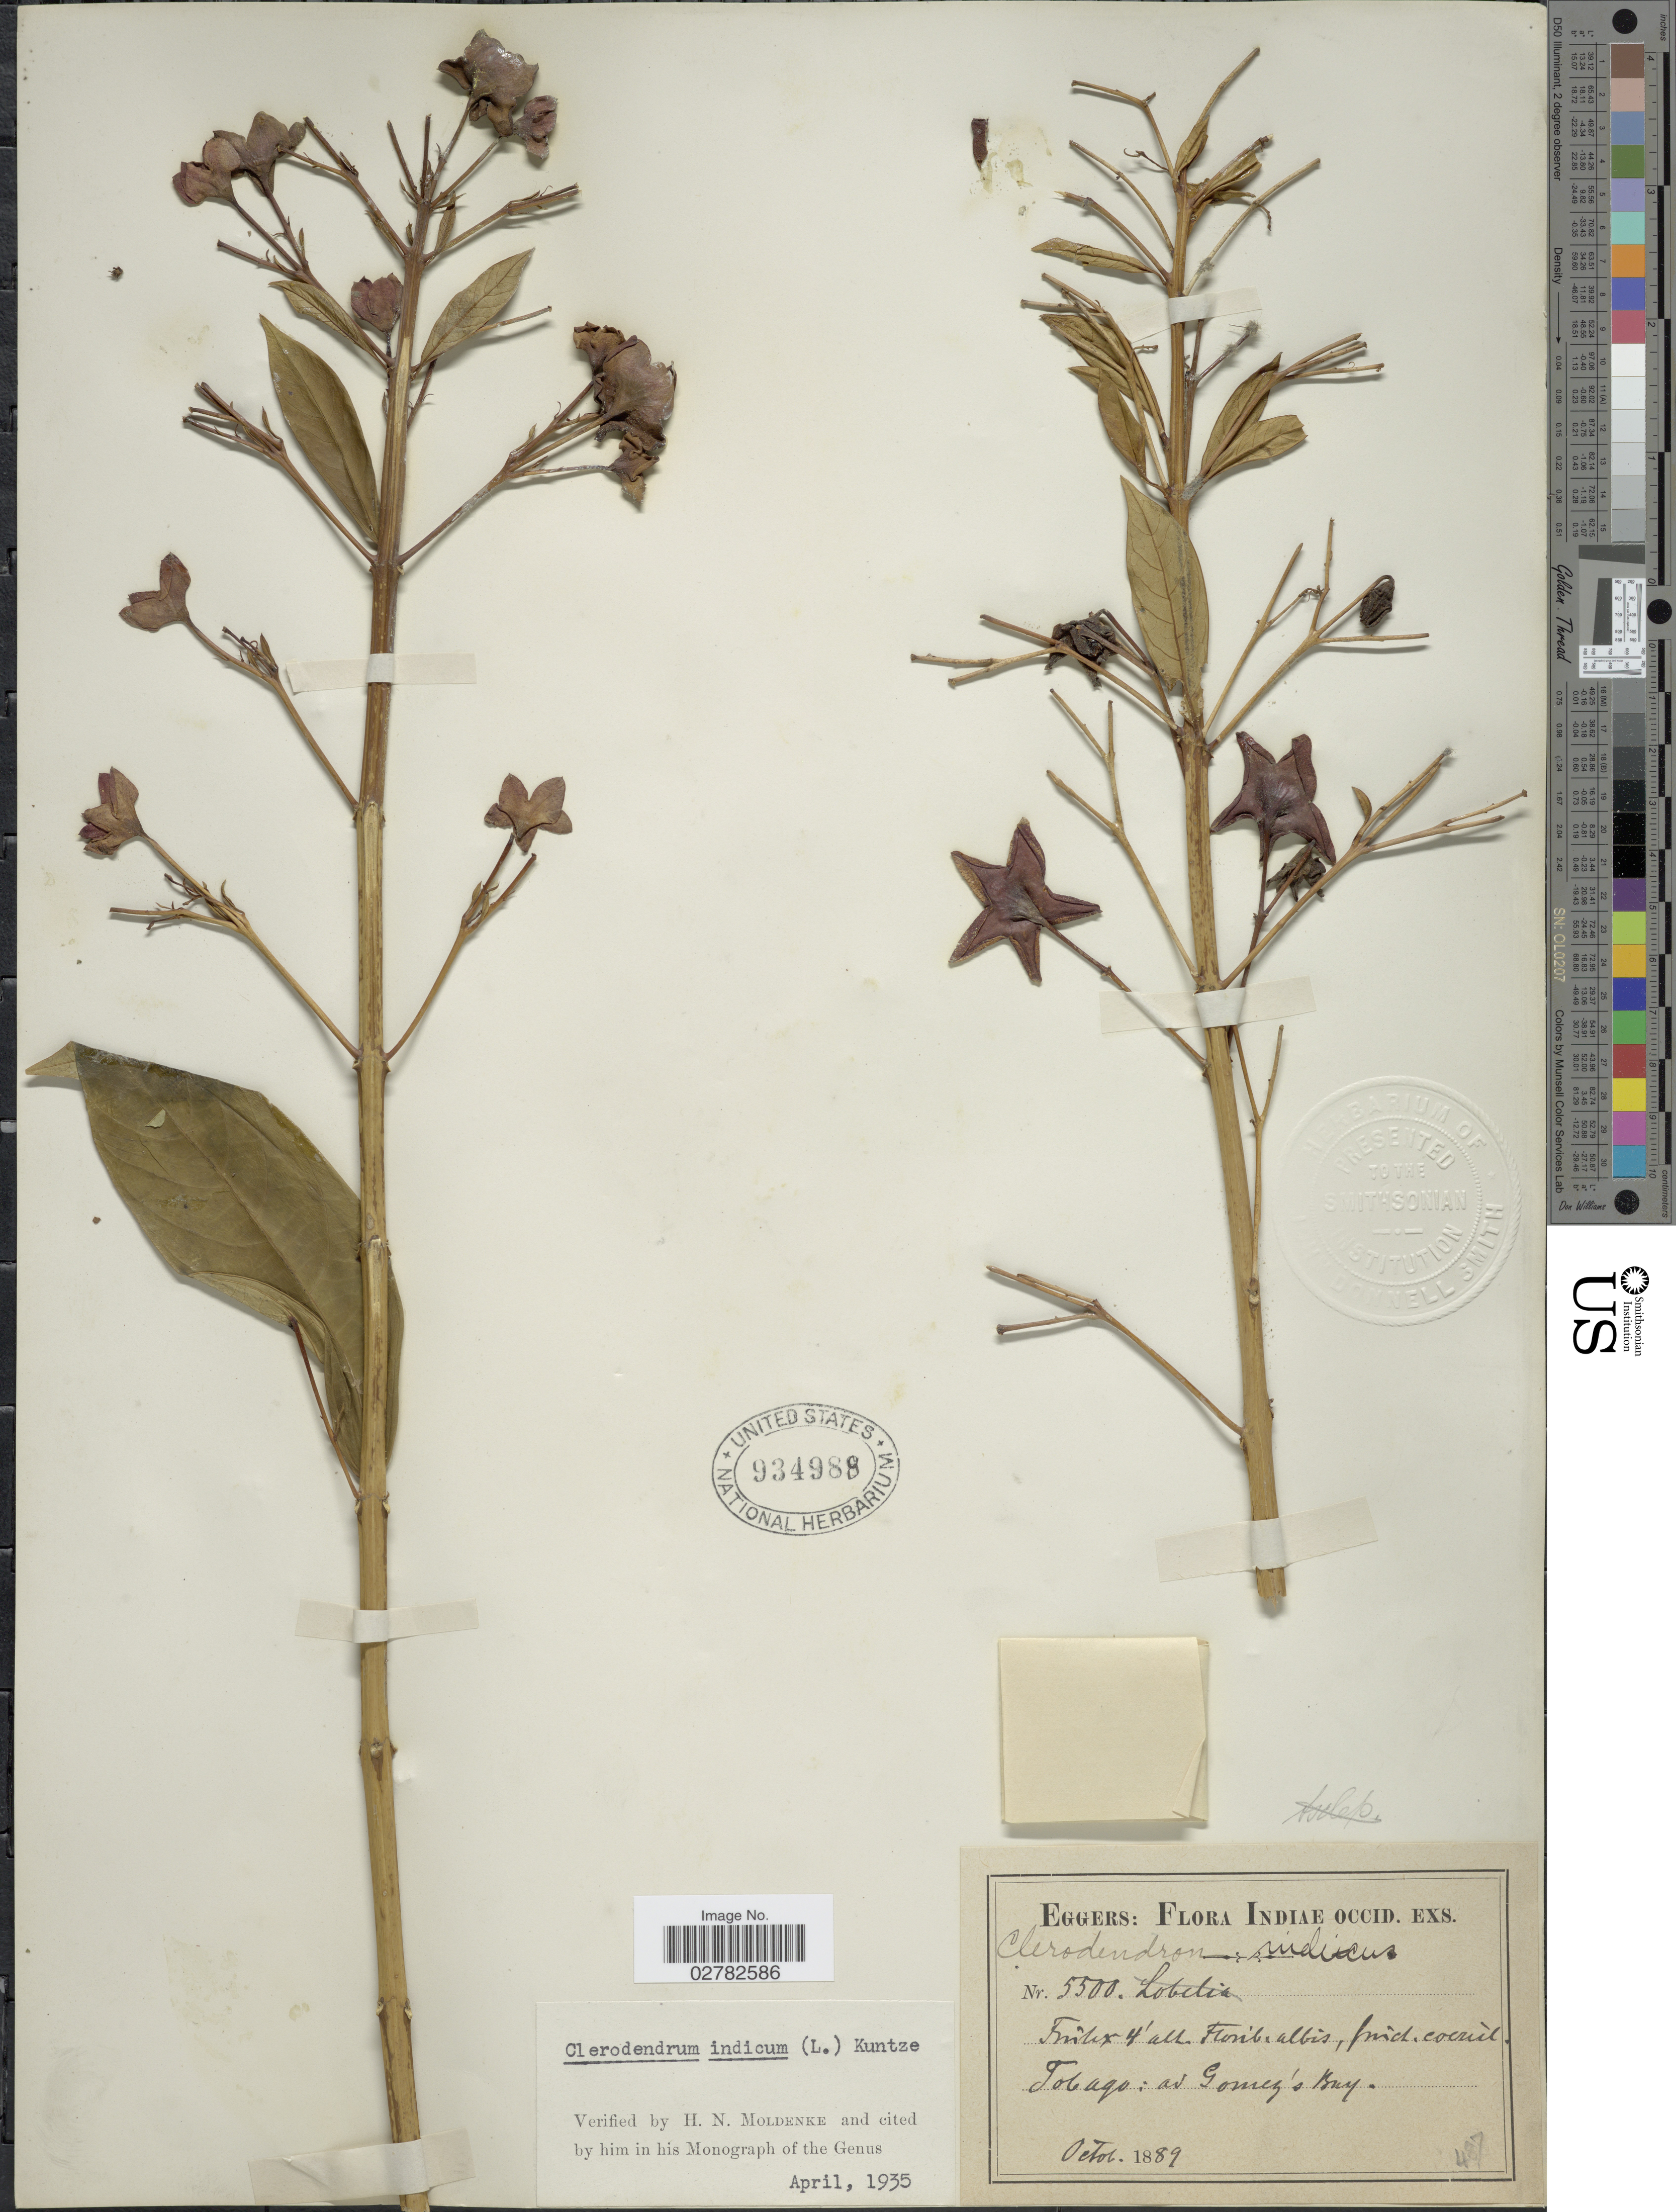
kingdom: Plantae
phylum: Tracheophyta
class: Magnoliopsida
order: Lamiales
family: Lamiaceae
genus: Clerodendrum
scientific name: Clerodendrum indicum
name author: (L.) Kuntze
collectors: -. Eggers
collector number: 5500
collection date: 1889-10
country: Trinidad and Tobago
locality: Tobago: At Gomez's Bay. Indiae Occid.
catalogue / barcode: US 934988